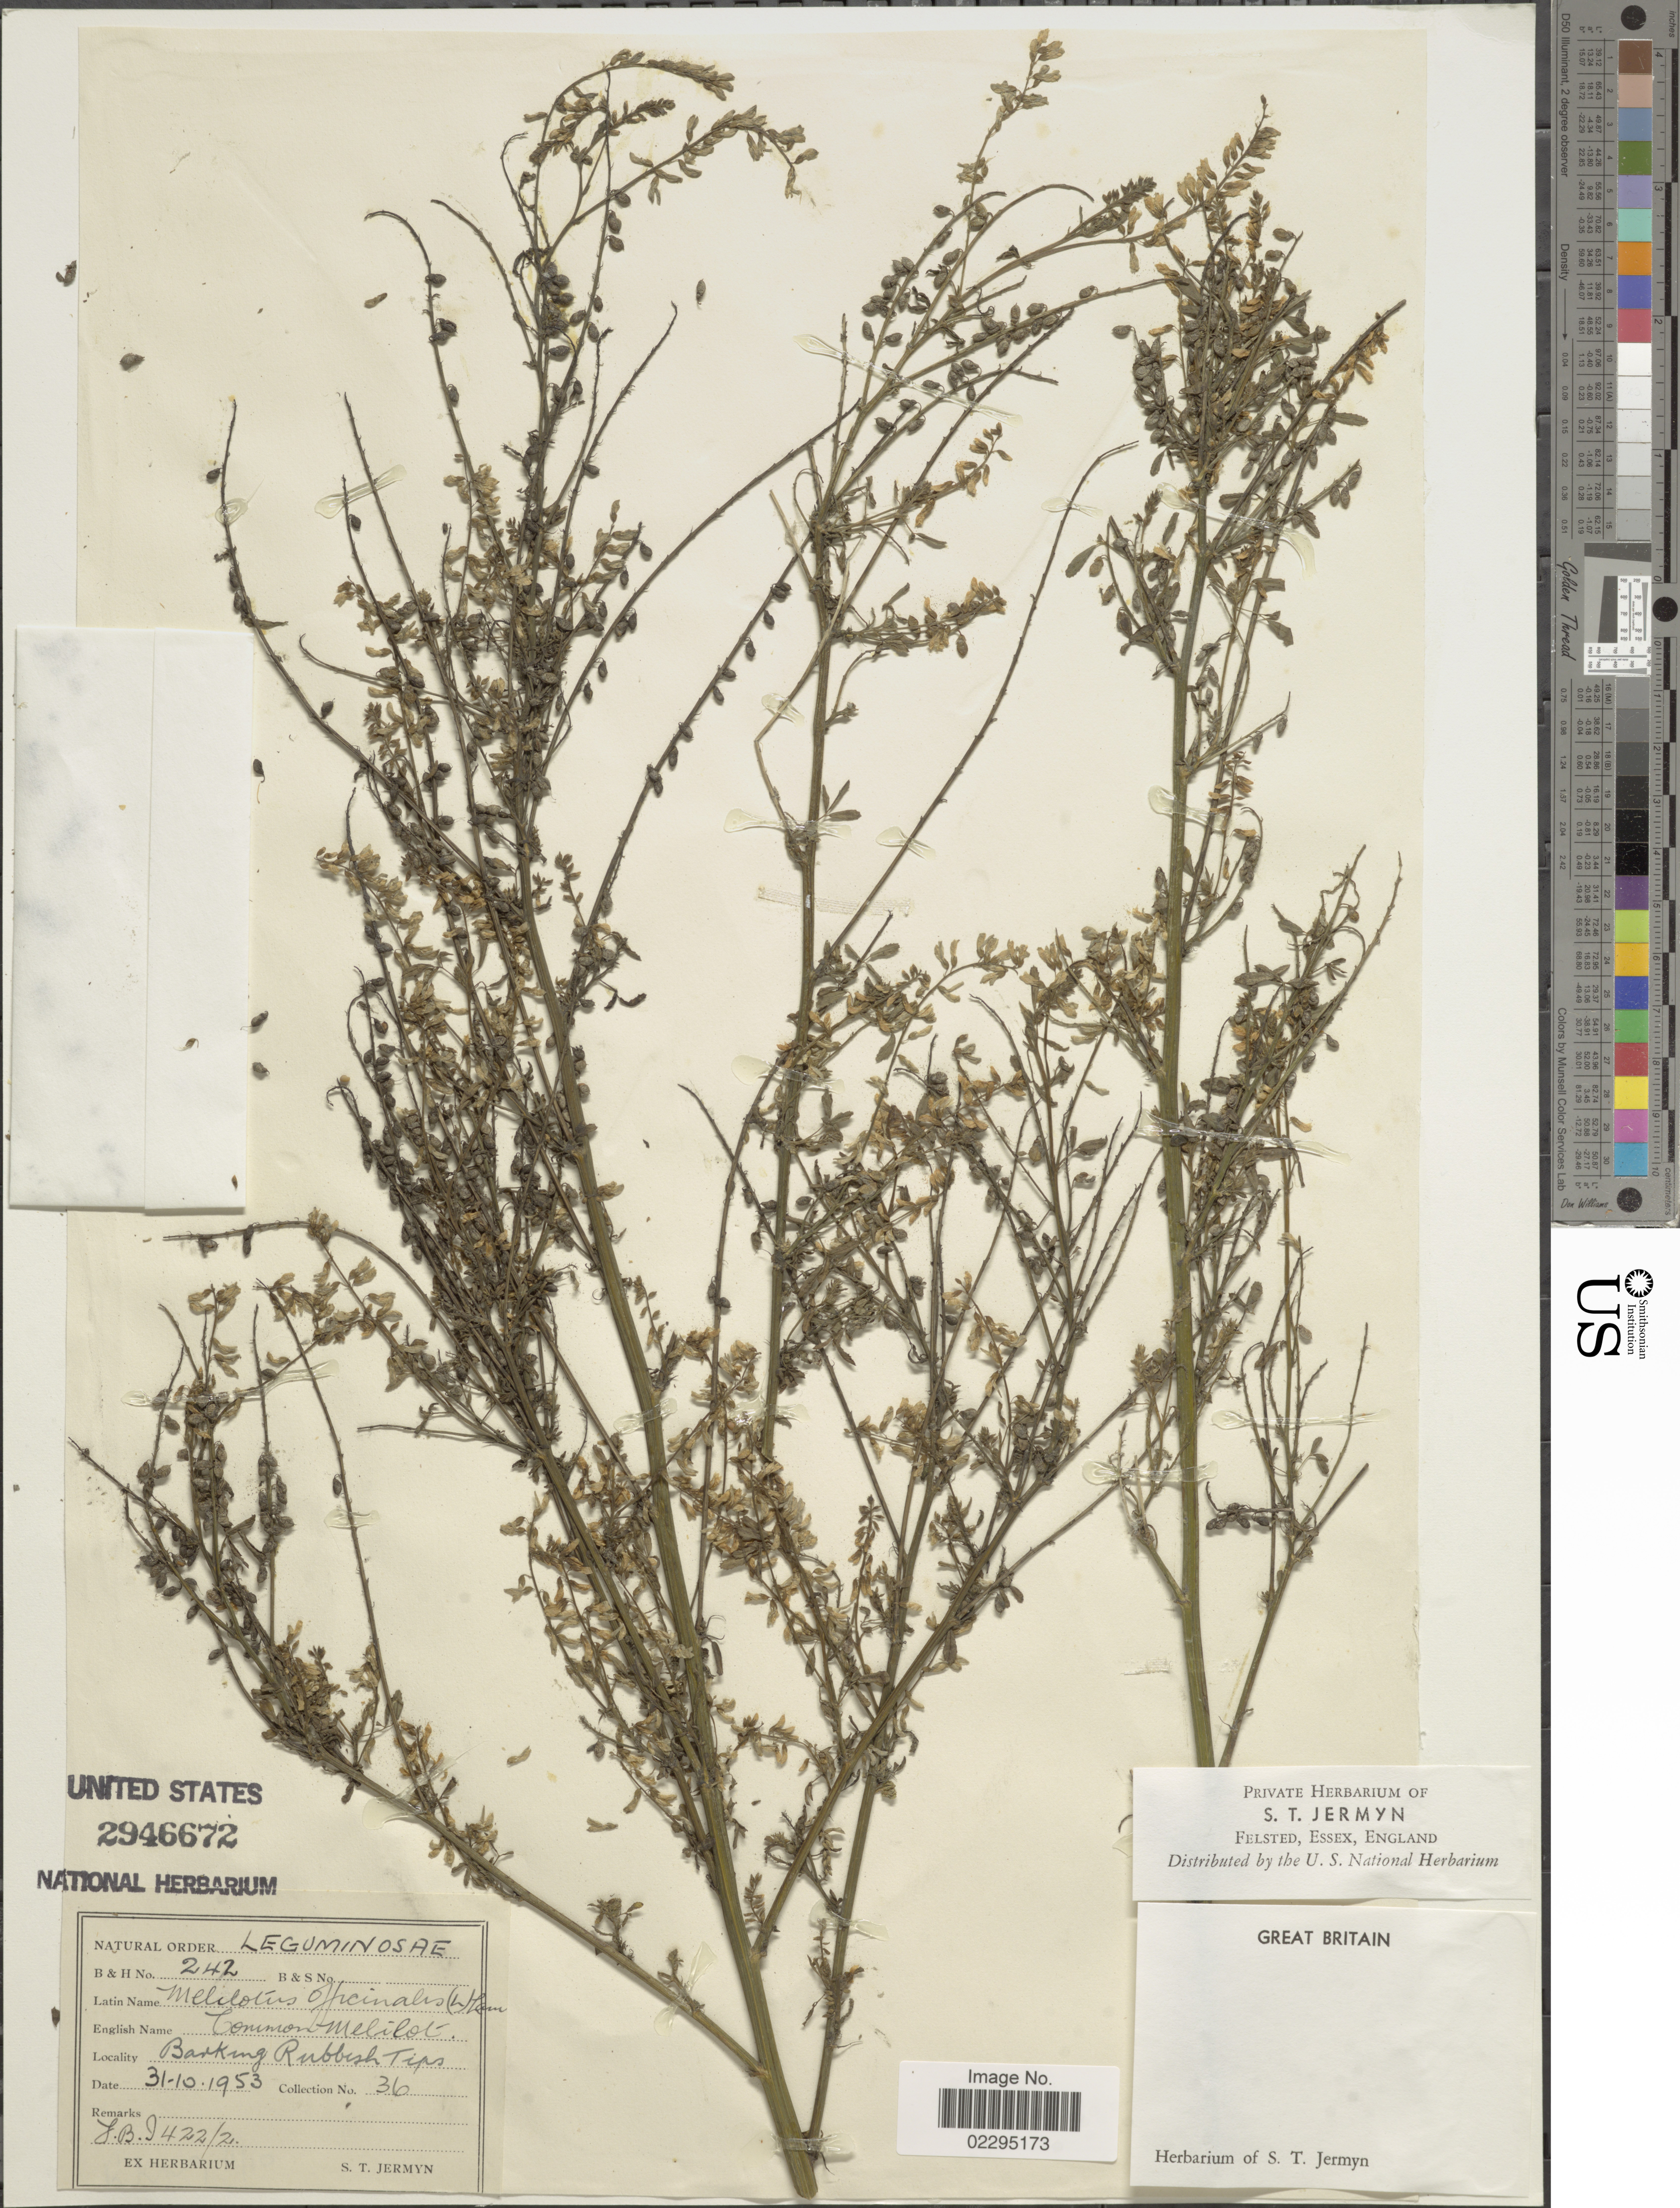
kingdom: Plantae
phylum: Tracheophyta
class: Magnoliopsida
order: Fabales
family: Fabaceae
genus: Melilotus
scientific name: Melilotus officinalis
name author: (L.) Lam.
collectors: S. Jermyn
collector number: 36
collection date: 1953-10-31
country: United Kingdom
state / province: England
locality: Great Britain, Barking Rubbish Tips.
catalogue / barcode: US 2946672